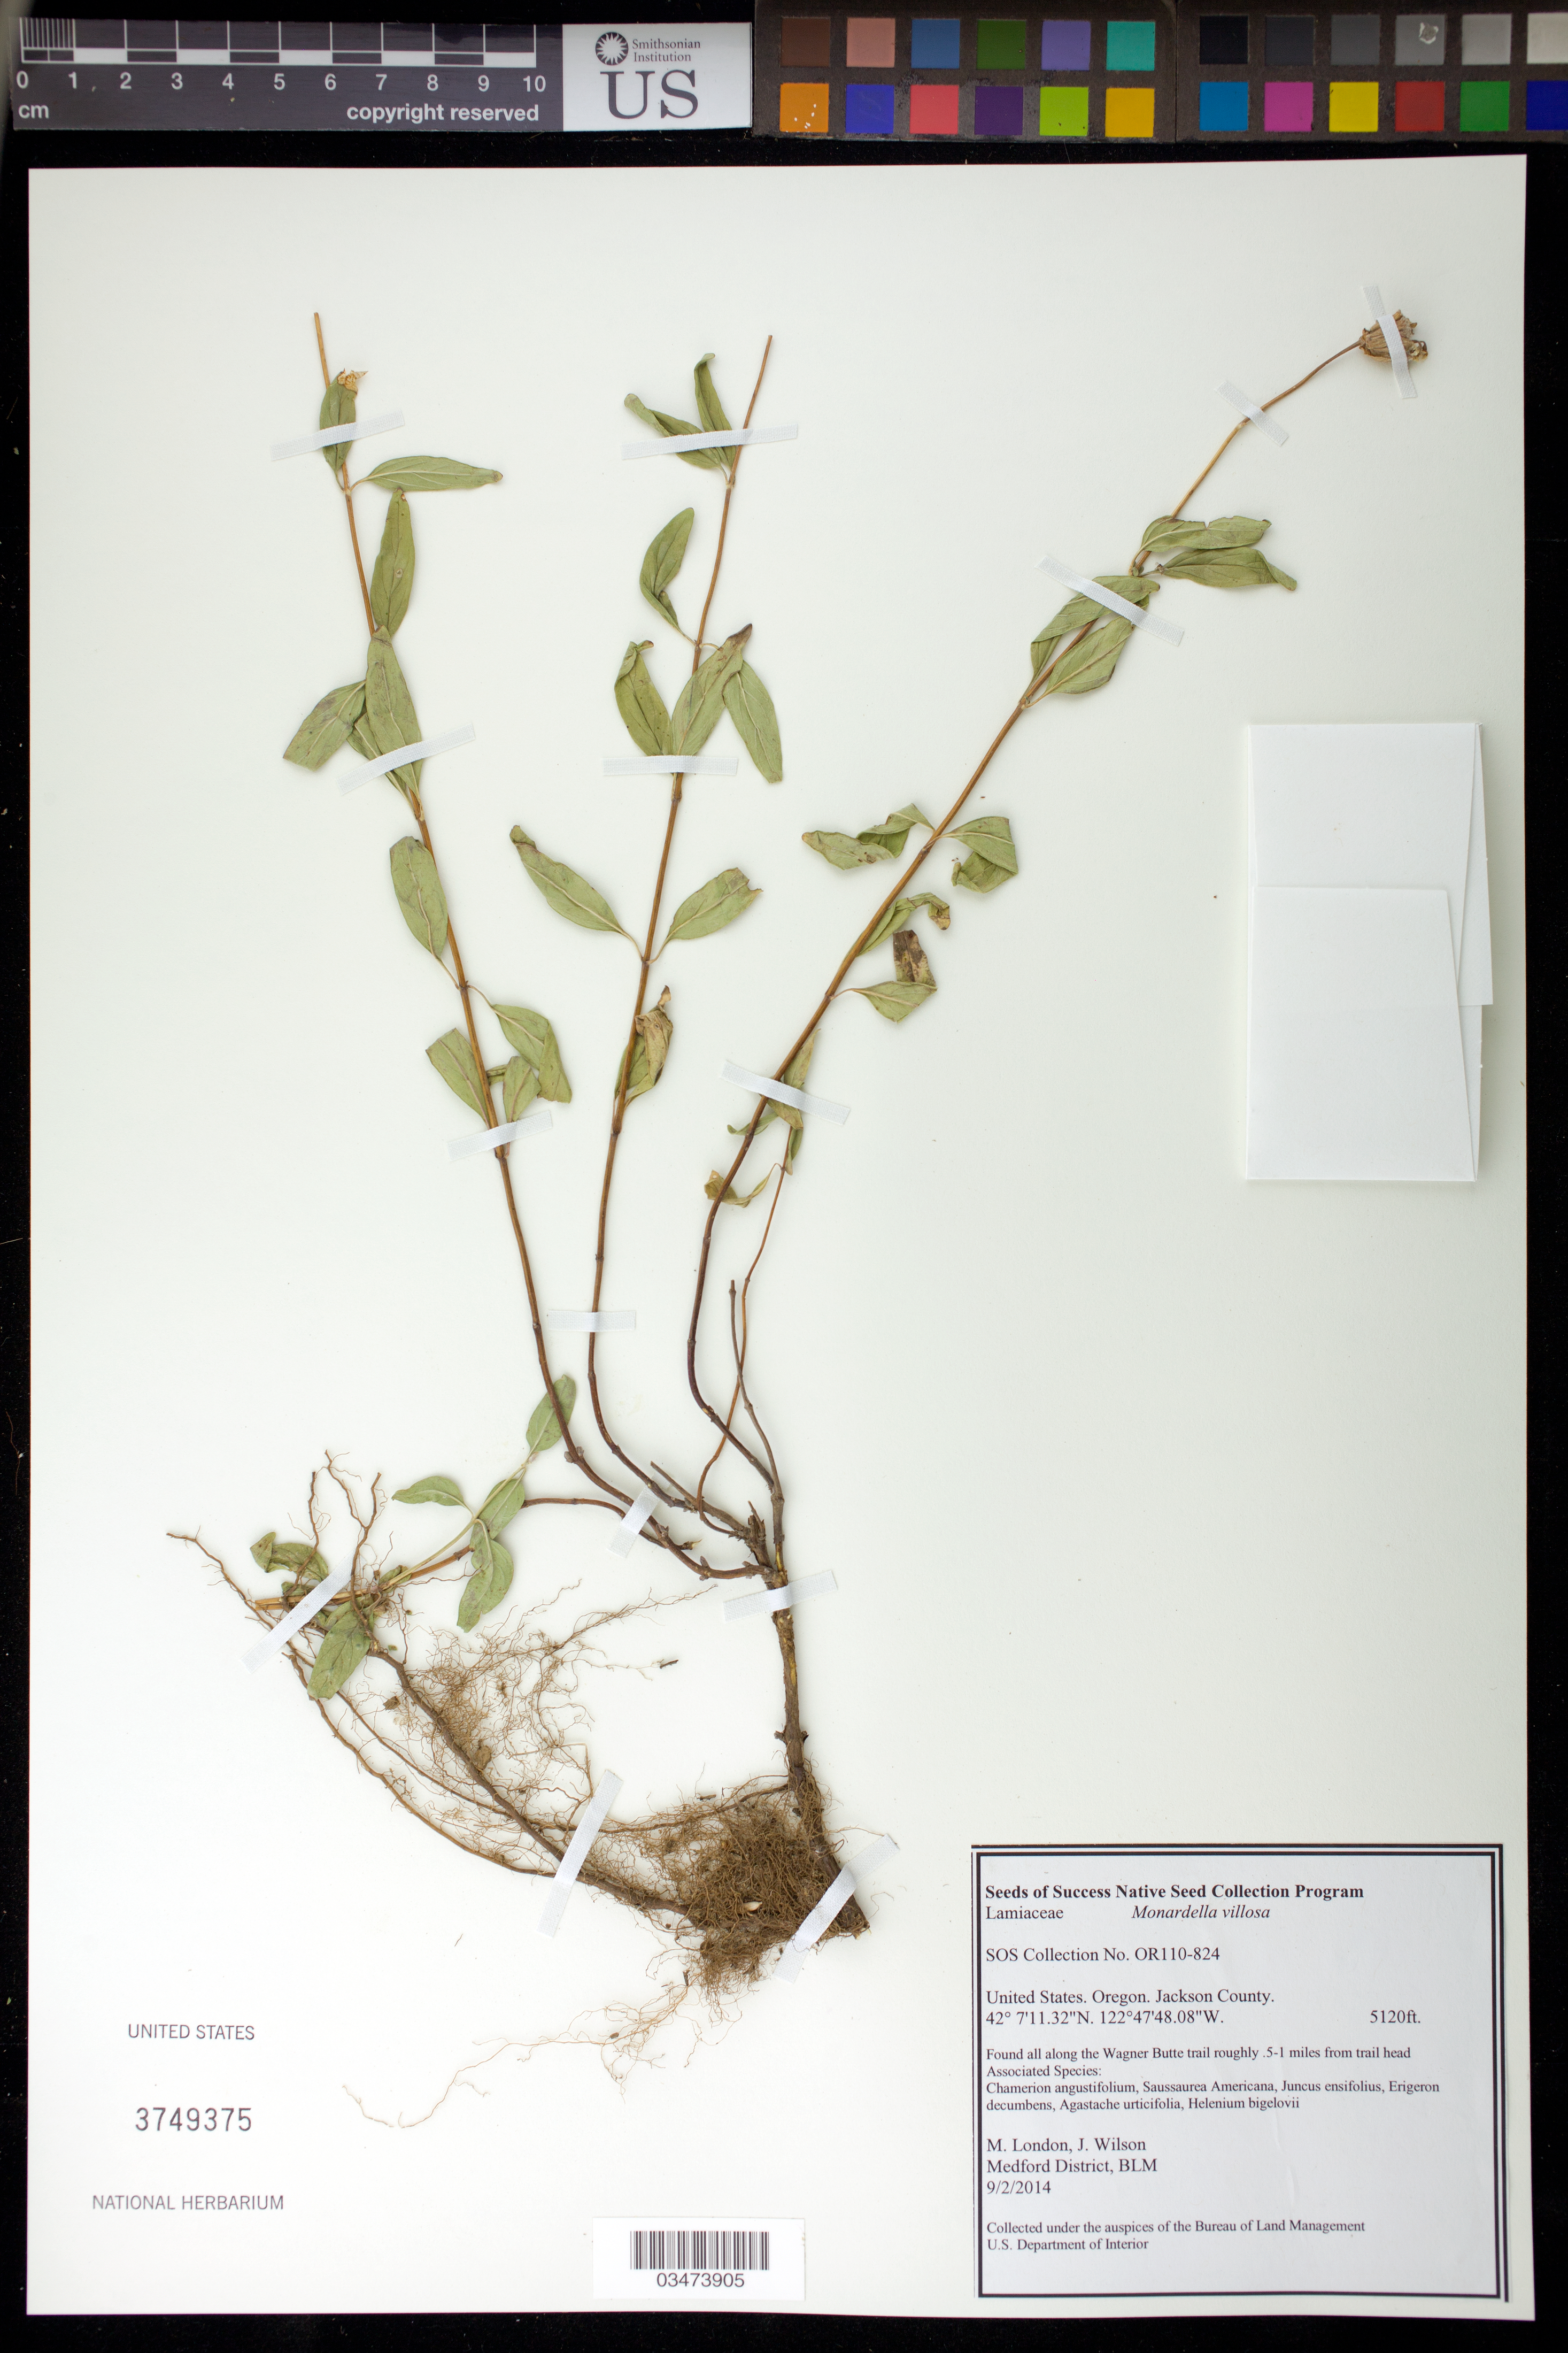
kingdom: Plantae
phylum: Tracheophyta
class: Magnoliopsida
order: Lamiales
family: Lamiaceae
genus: Monardella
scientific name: Monardella villosa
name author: Benth.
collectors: M. London & J. Wilson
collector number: OR110-824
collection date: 2014-09-02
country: United States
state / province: Oregon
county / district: Jackson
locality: Along the Wagner Butte trail, 0.5-1 miles from trail head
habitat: Associated species: Chamerion angustifolium, Saussaurea americana, Juncus ensifolius, Erigeron decumbens, ect.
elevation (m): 1561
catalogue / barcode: US 3749375